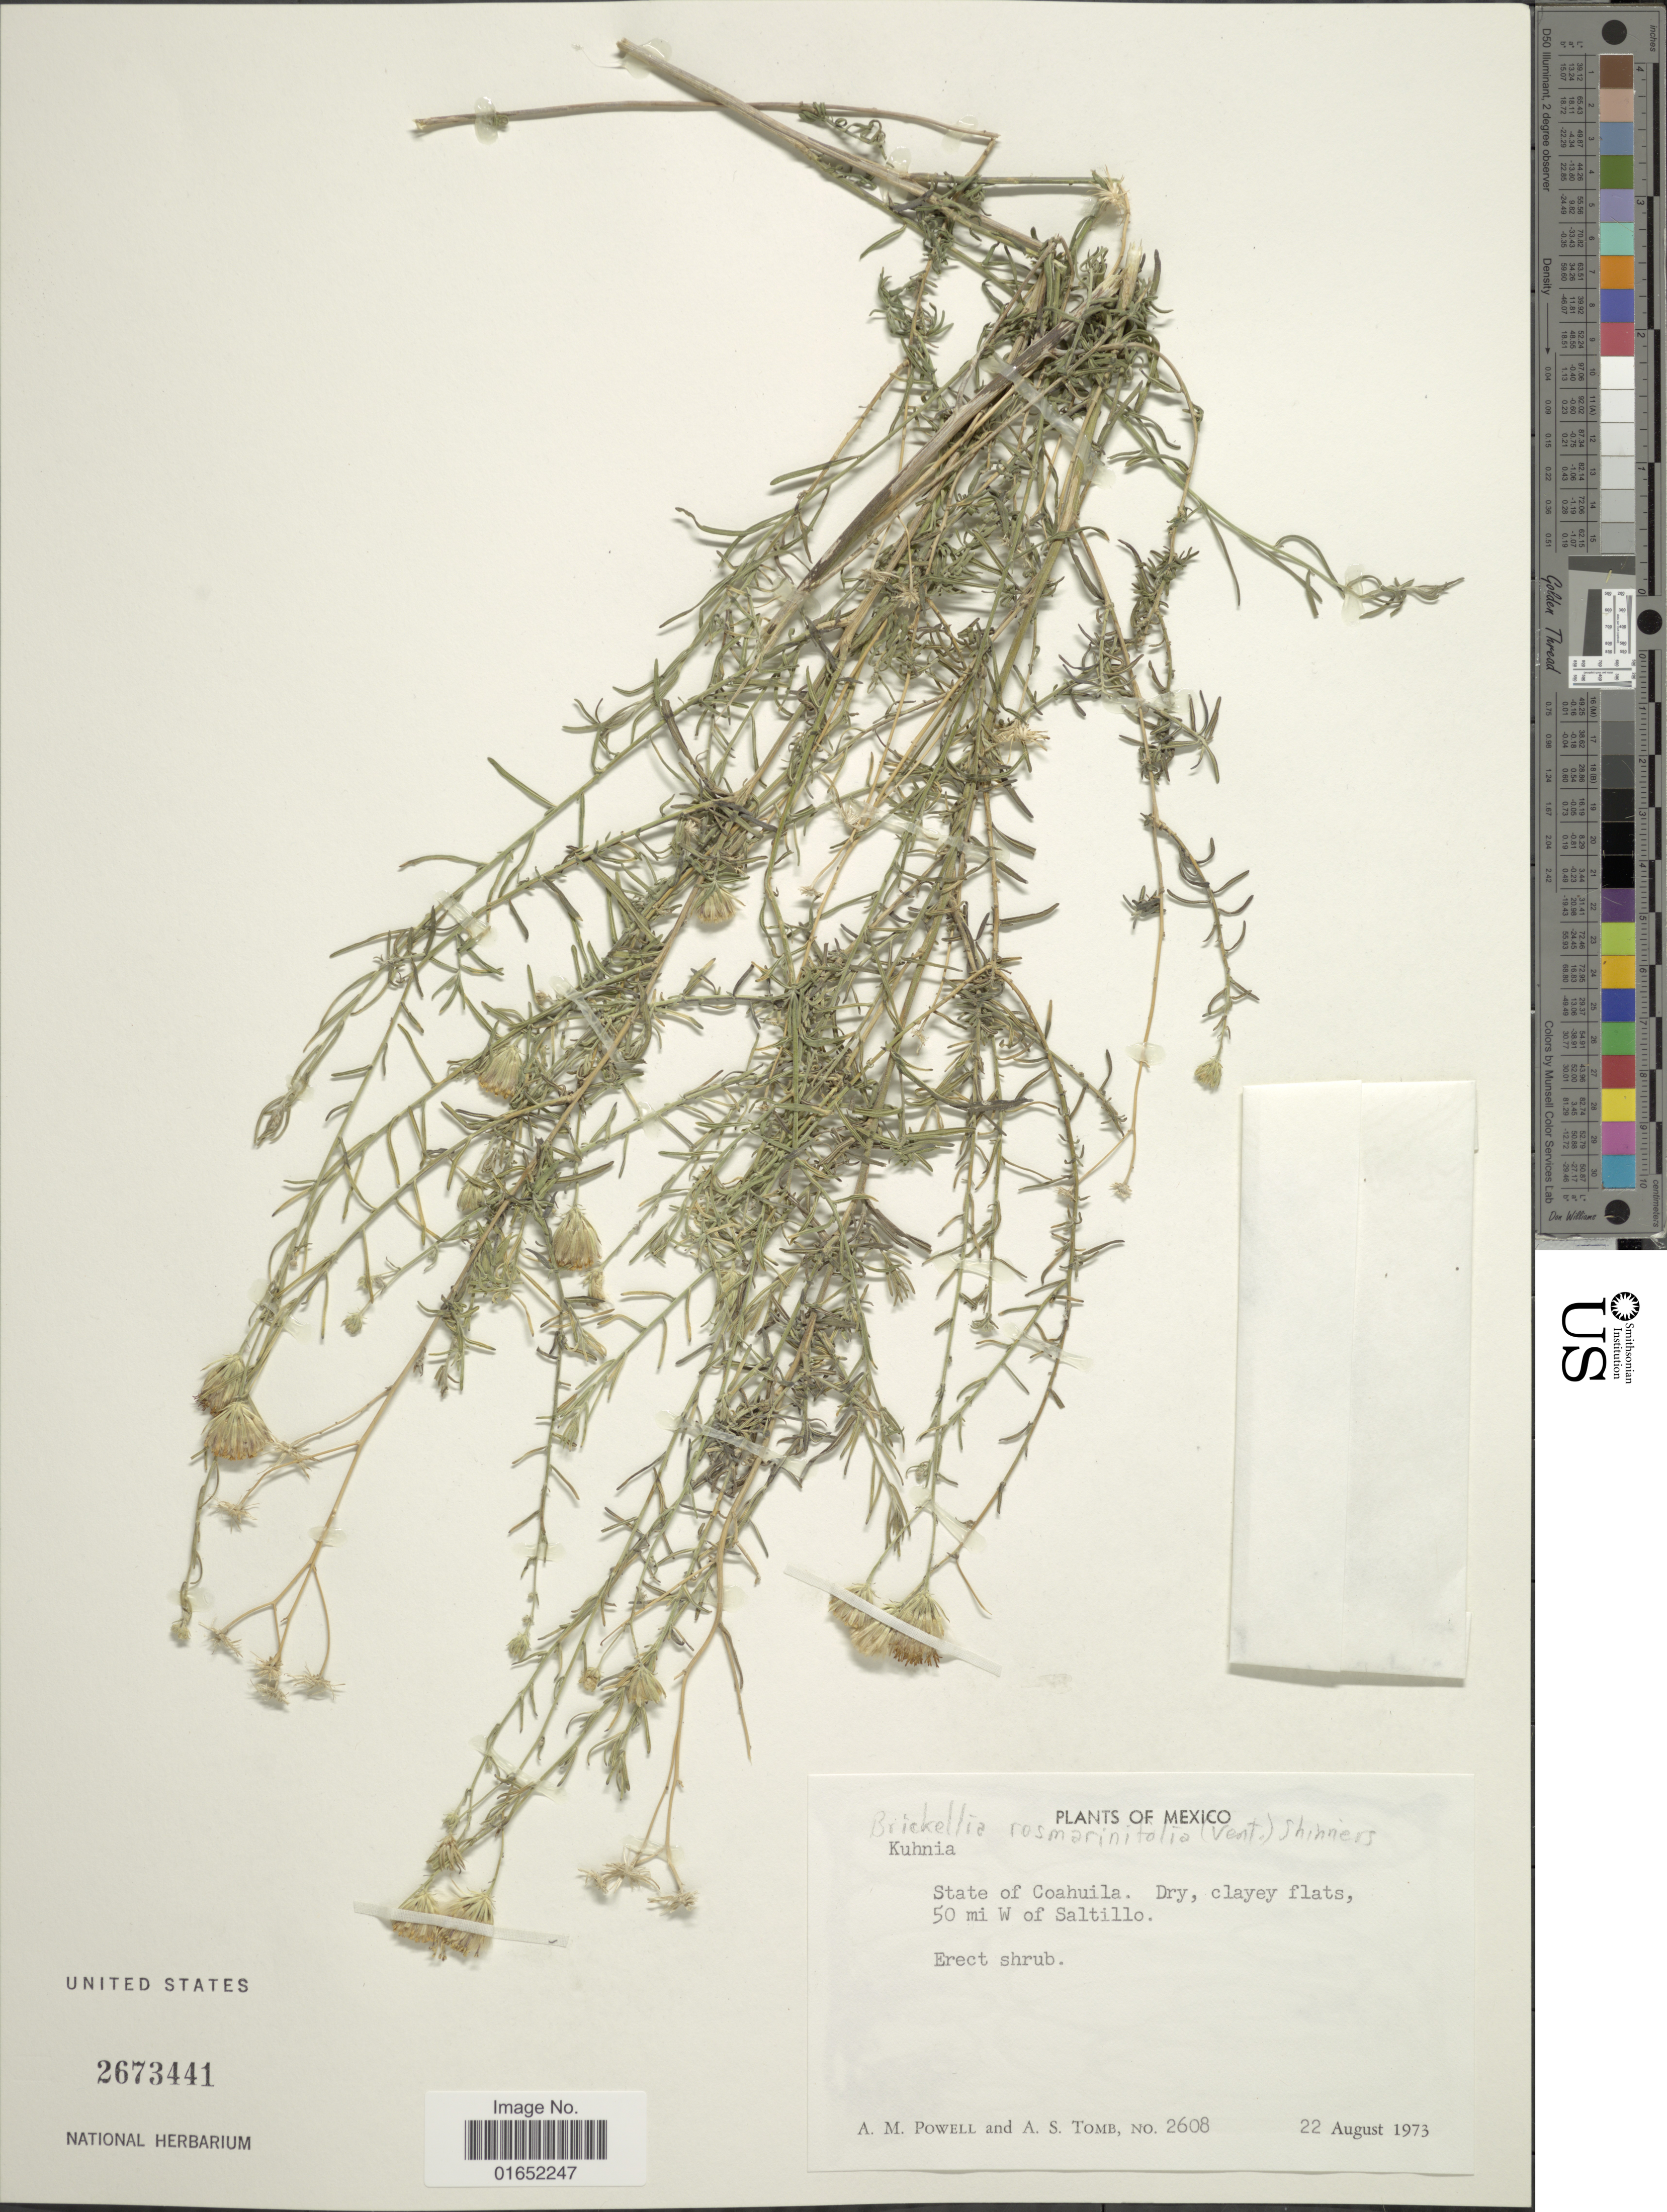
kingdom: Plantae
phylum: Tracheophyta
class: Magnoliopsida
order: Asterales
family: Asteraceae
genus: Brickellia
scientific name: Brickellia rosmarinifolia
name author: (Vent.) W.A. Weber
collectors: A. M. Powell & A. Tomb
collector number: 2608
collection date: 1973-08-22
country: Mexico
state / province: Coahuila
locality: Dry, clayey flats, 50 mi W of Saltillo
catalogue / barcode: US 2673441